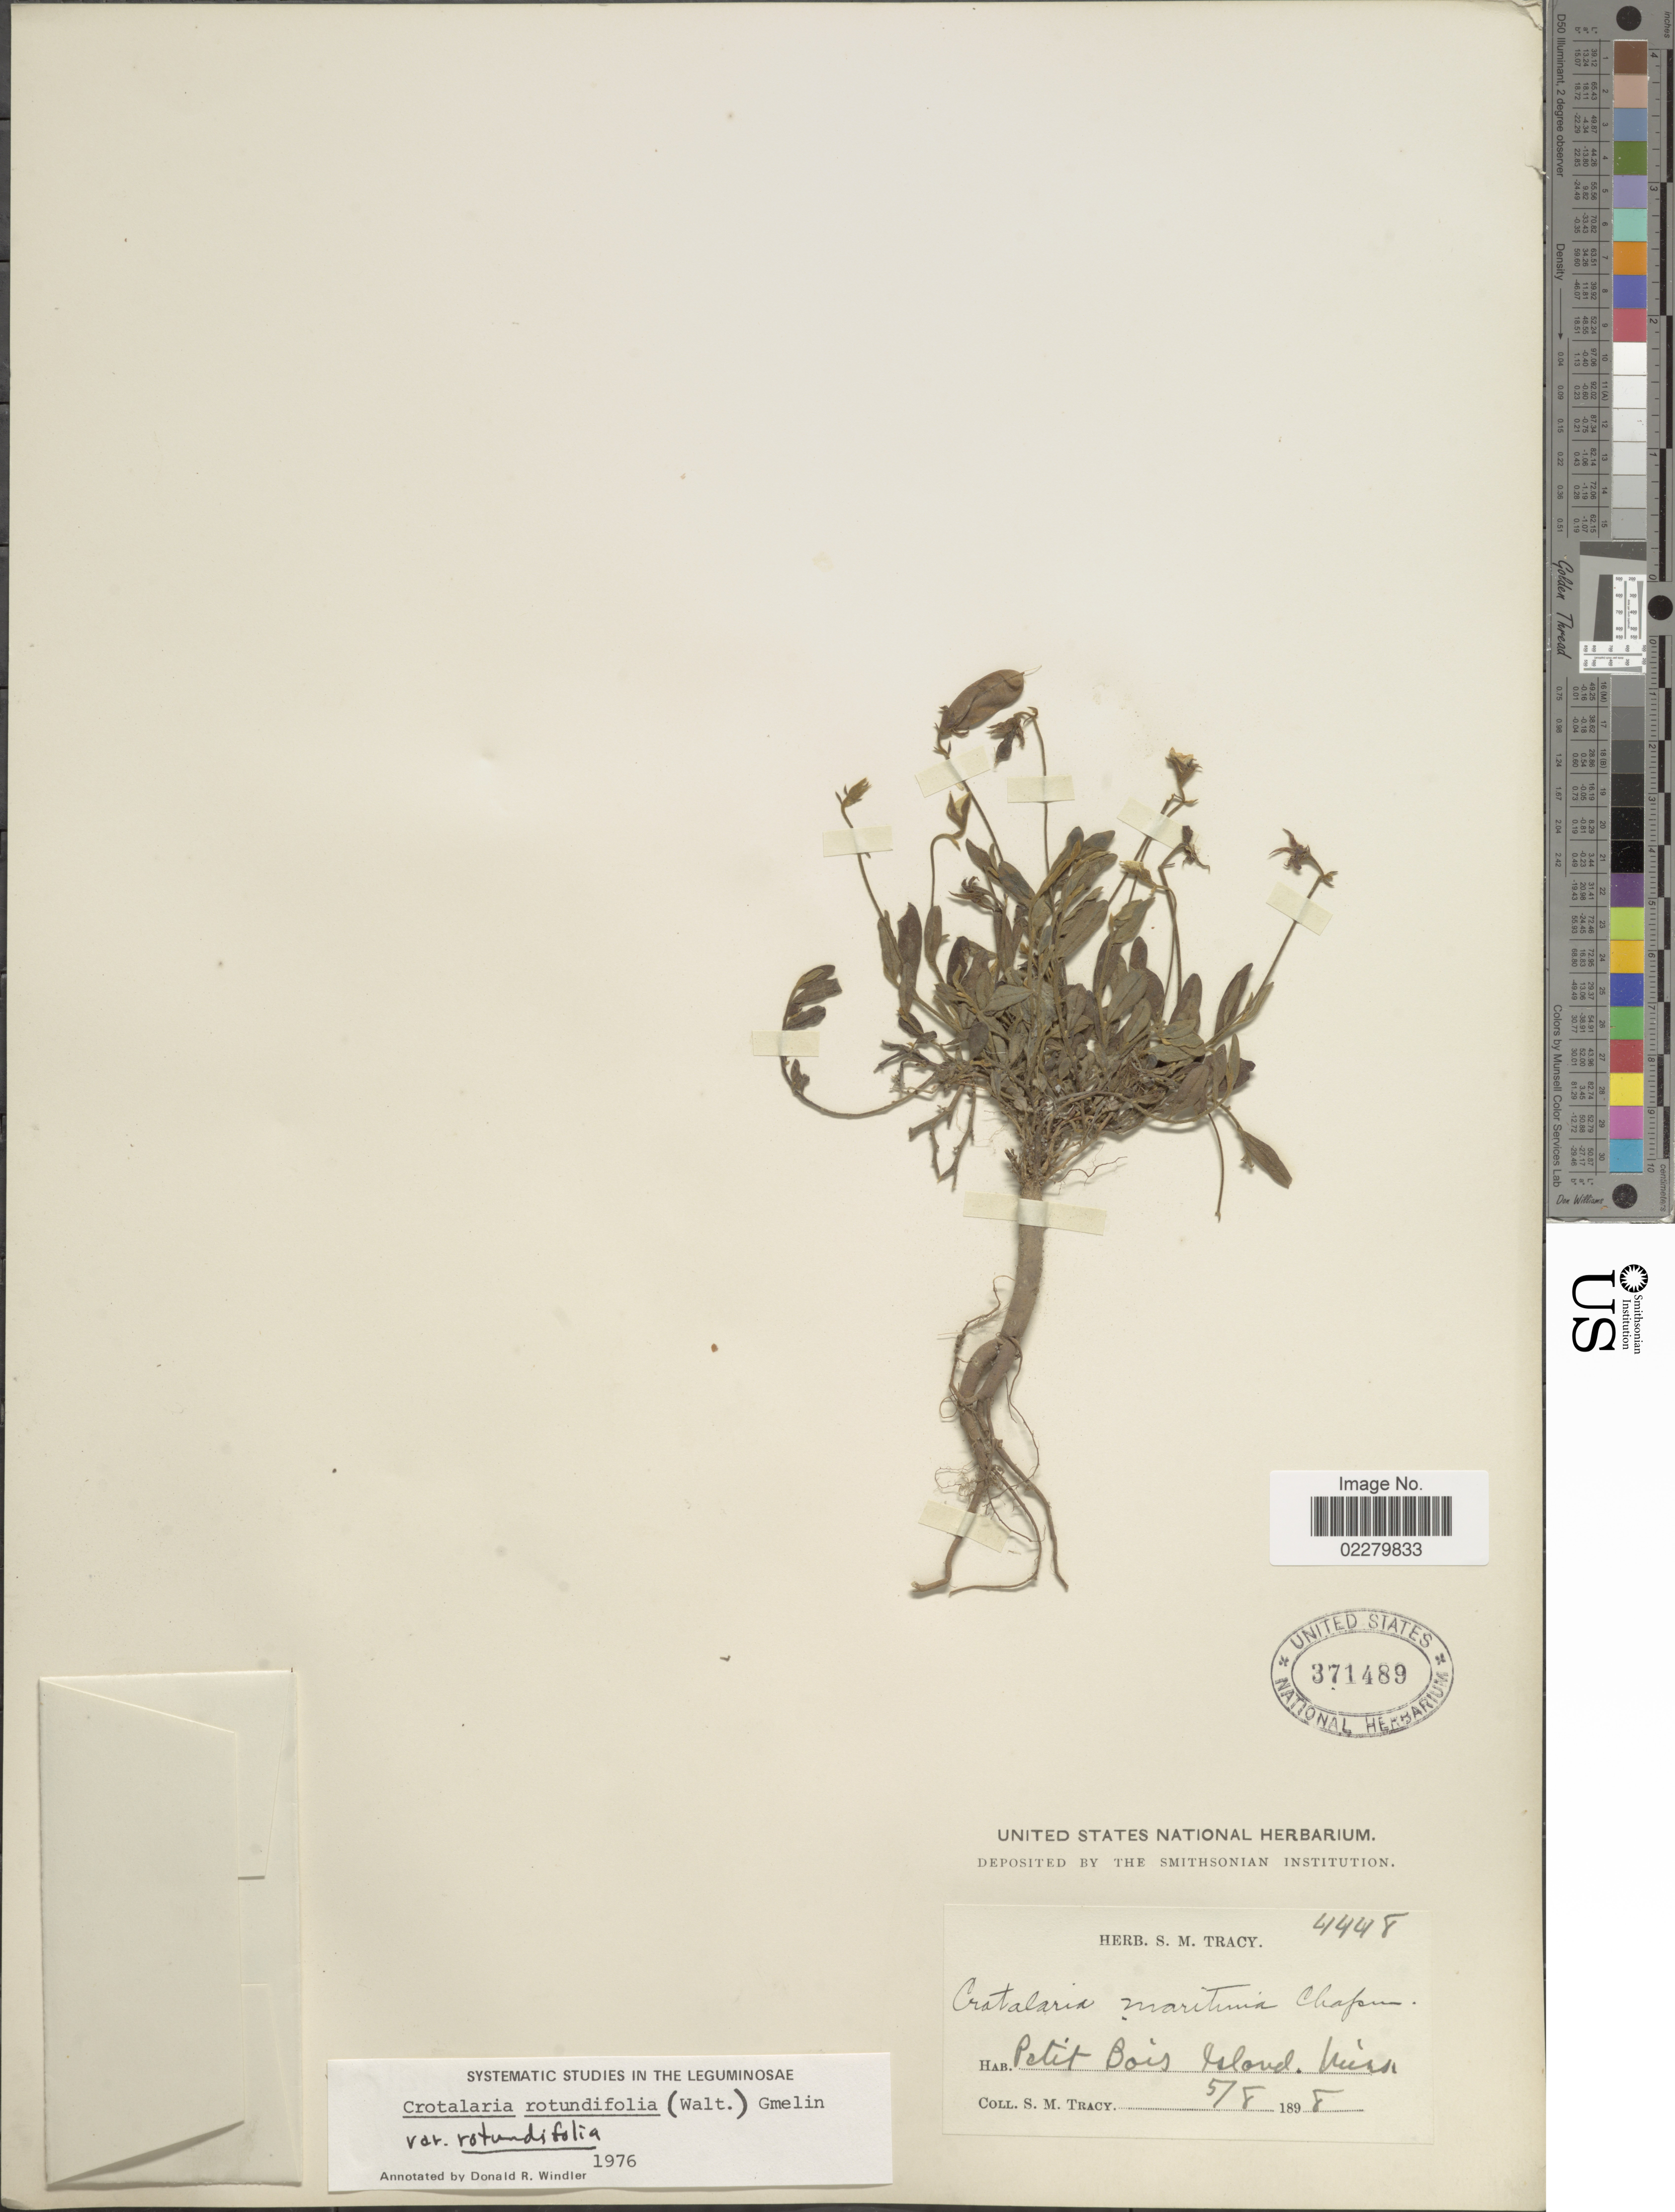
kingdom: Plantae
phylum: Tracheophyta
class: Magnoliopsida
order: Fabales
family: Fabaceae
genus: Crotalaria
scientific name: Crotalaria rotundifolia var. rotundifolia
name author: (Walter) J.F. Gmel.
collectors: S. M. Tracy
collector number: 4448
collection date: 1898-05-08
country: United States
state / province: Mississippi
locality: Petit Bois Island. Miss.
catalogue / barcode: US 371489